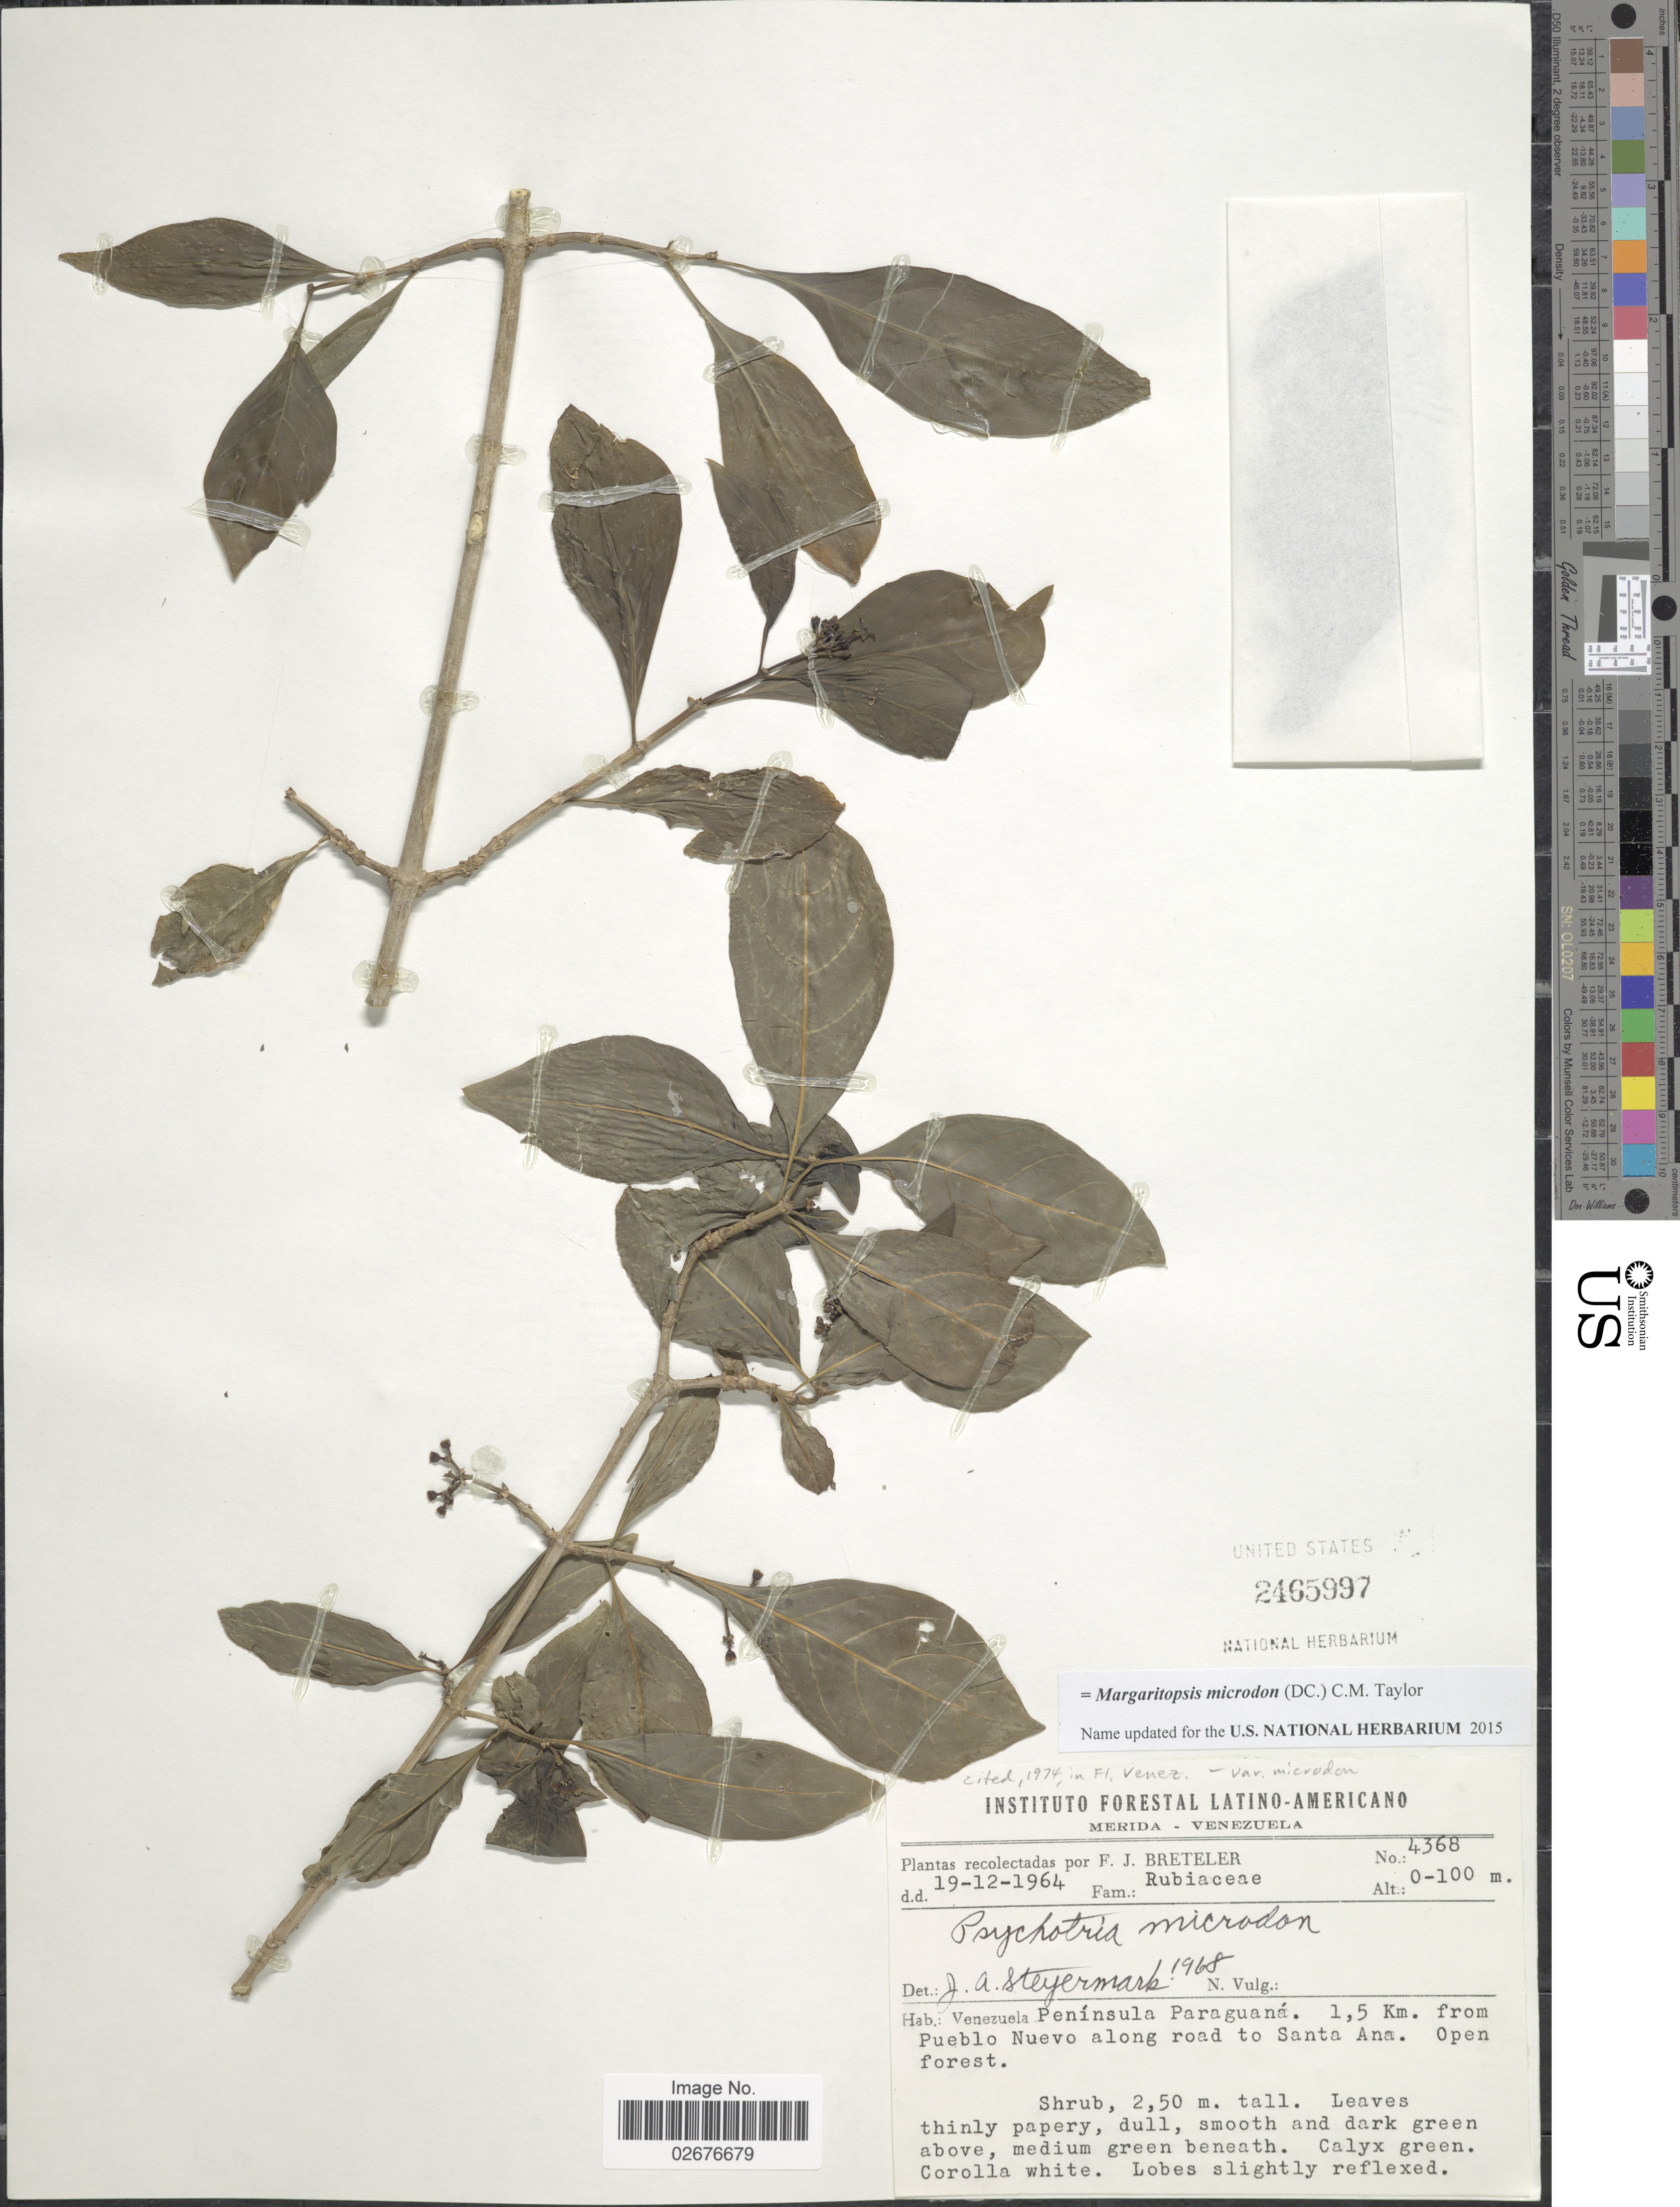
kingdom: Plantae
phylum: Tracheophyta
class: Magnoliopsida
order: Gentianales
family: Rubiaceae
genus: Margaritopsis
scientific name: Margaritopsis microdon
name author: (DC.) C.M. Taylor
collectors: F. J. Breteler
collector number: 4368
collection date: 1964-12-19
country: Venezuela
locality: Peninsula Paraguana, 1,5 km. from Pueblo Nuevo along road to Santa Ana, open forest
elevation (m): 0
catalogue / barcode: US 2465997